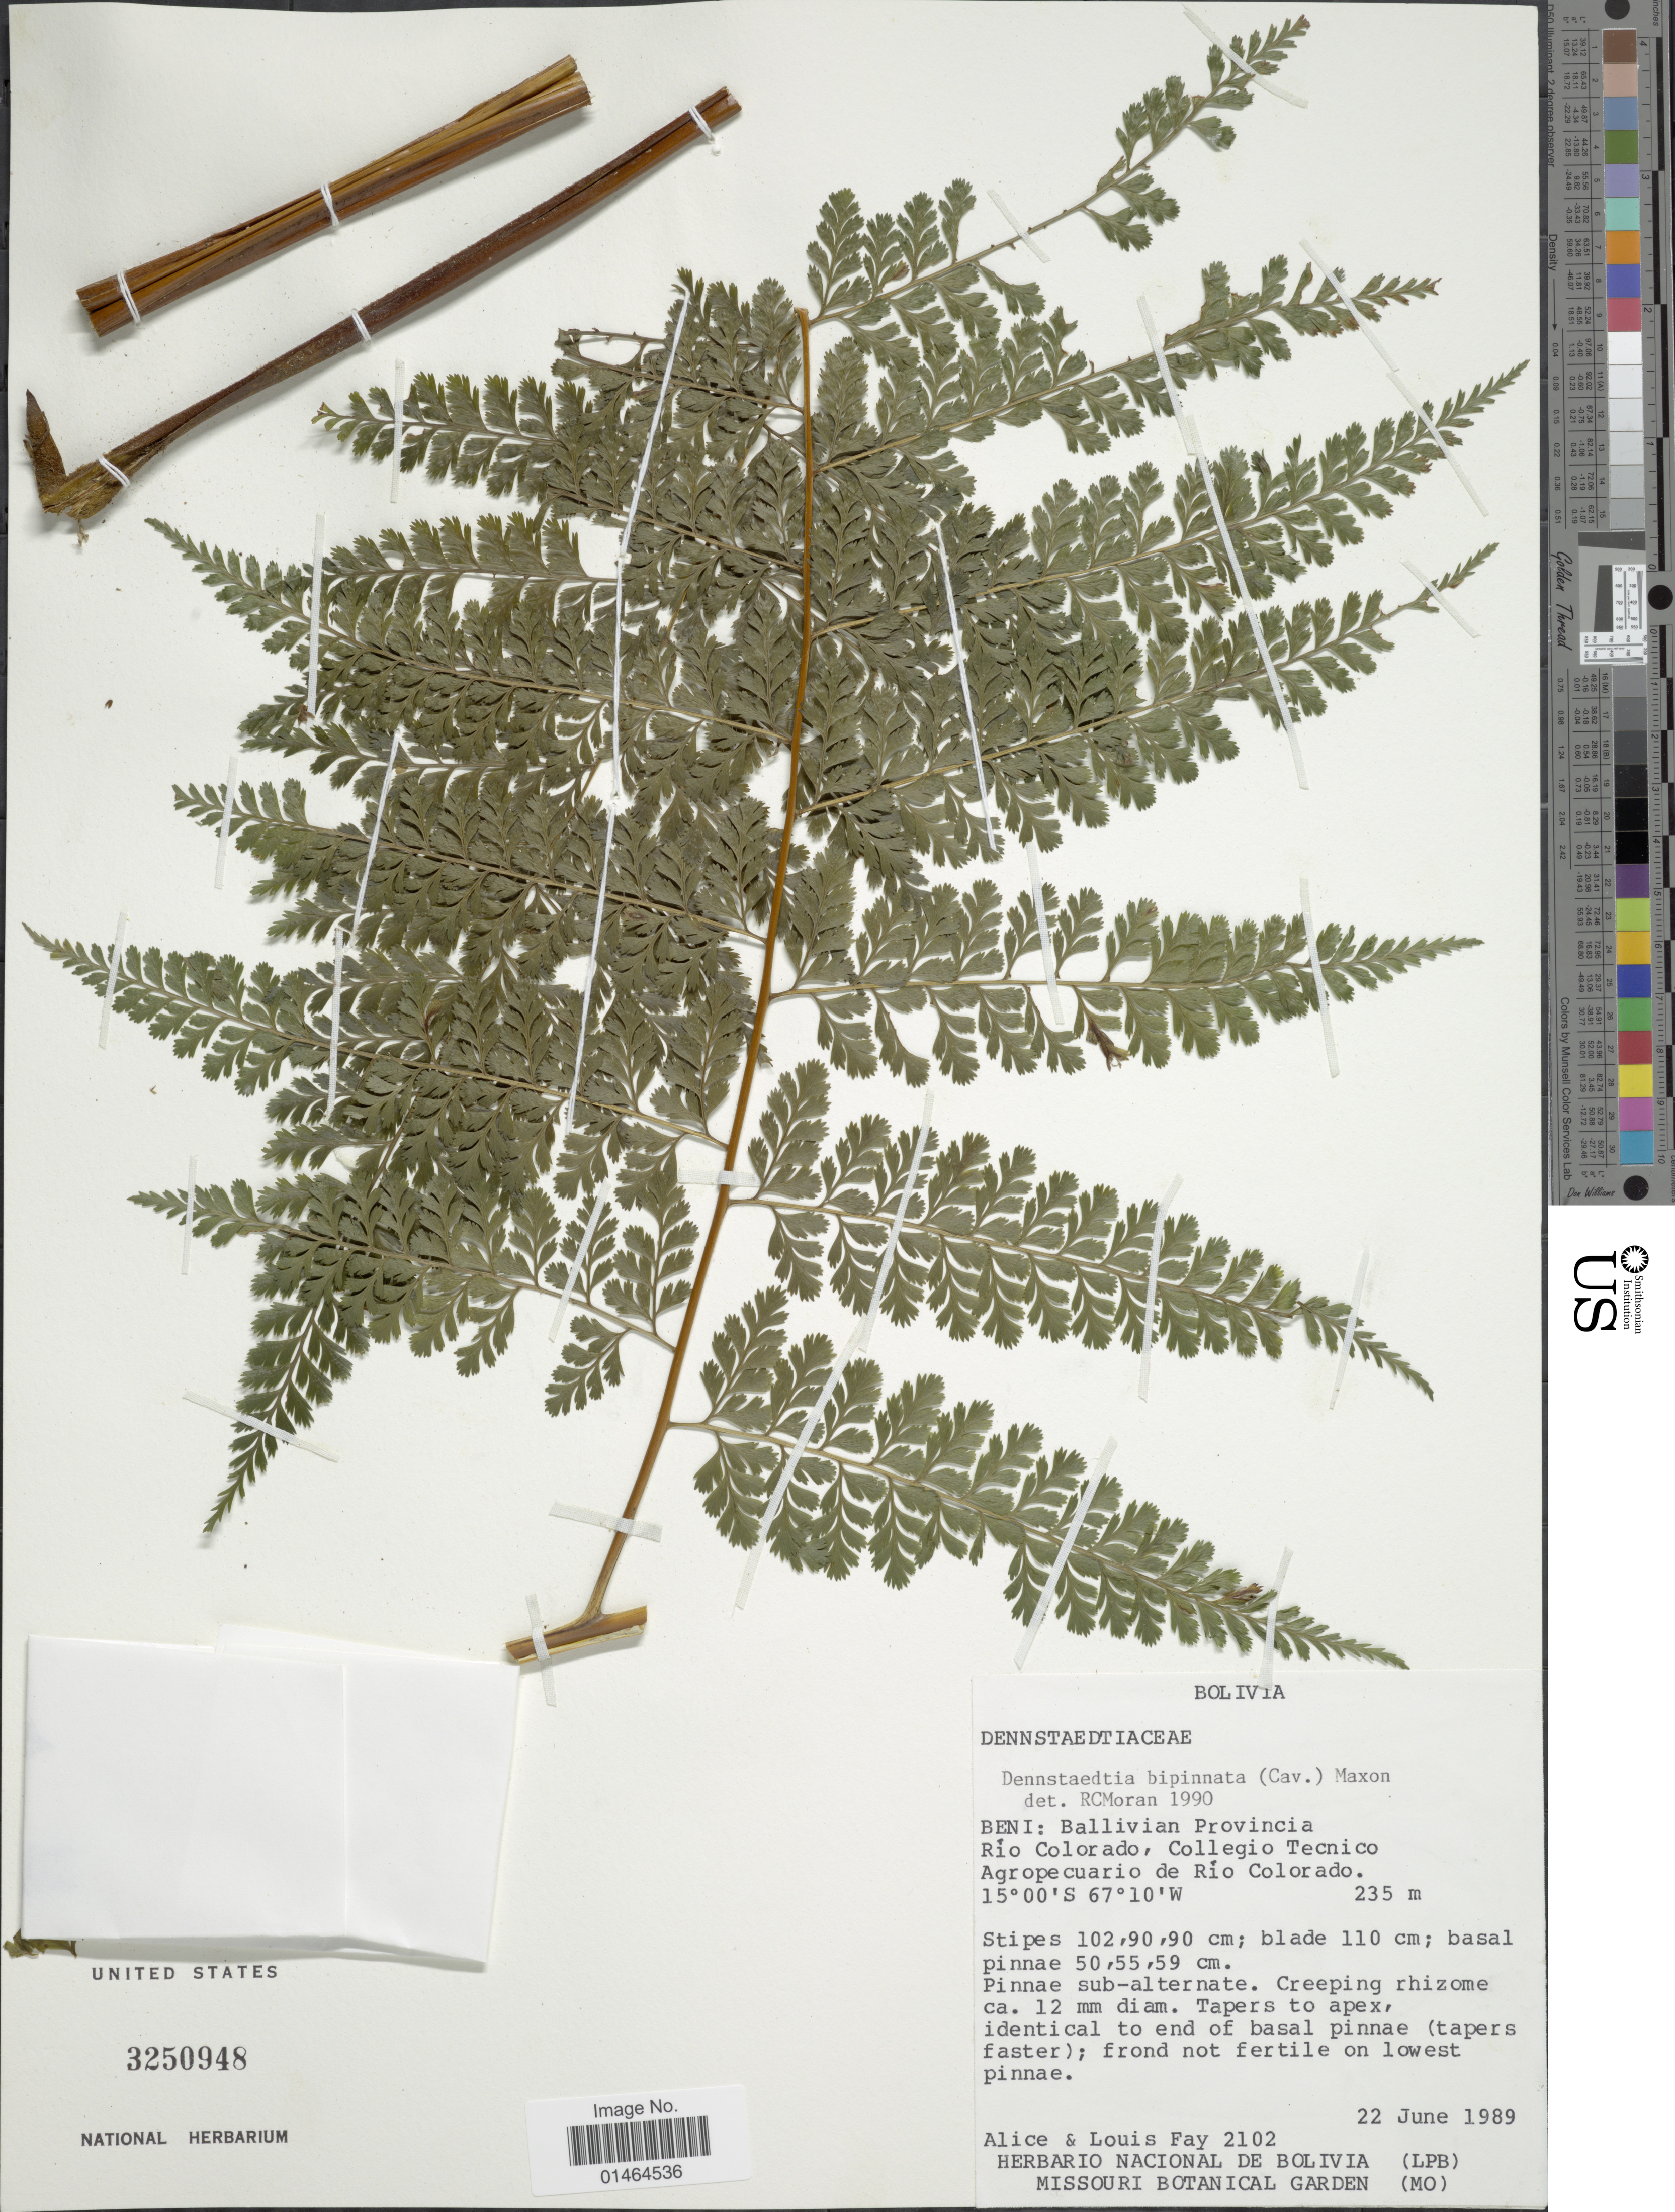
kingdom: Plantae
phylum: Tracheophyta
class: Polypodiopsida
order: Polypodiales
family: Dennstaedtiaceae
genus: Dennstaedtia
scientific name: Dennstaedtia bipinnata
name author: (Cav.) Maxon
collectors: A. Fay & L. Fay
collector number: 2102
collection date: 1989-06-22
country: Bolivia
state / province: Beni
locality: Ballivian Provincia. Rio Colorado, Collegio Tecnico. Agropecuario de Rio Colorado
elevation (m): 235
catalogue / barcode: US 3250948